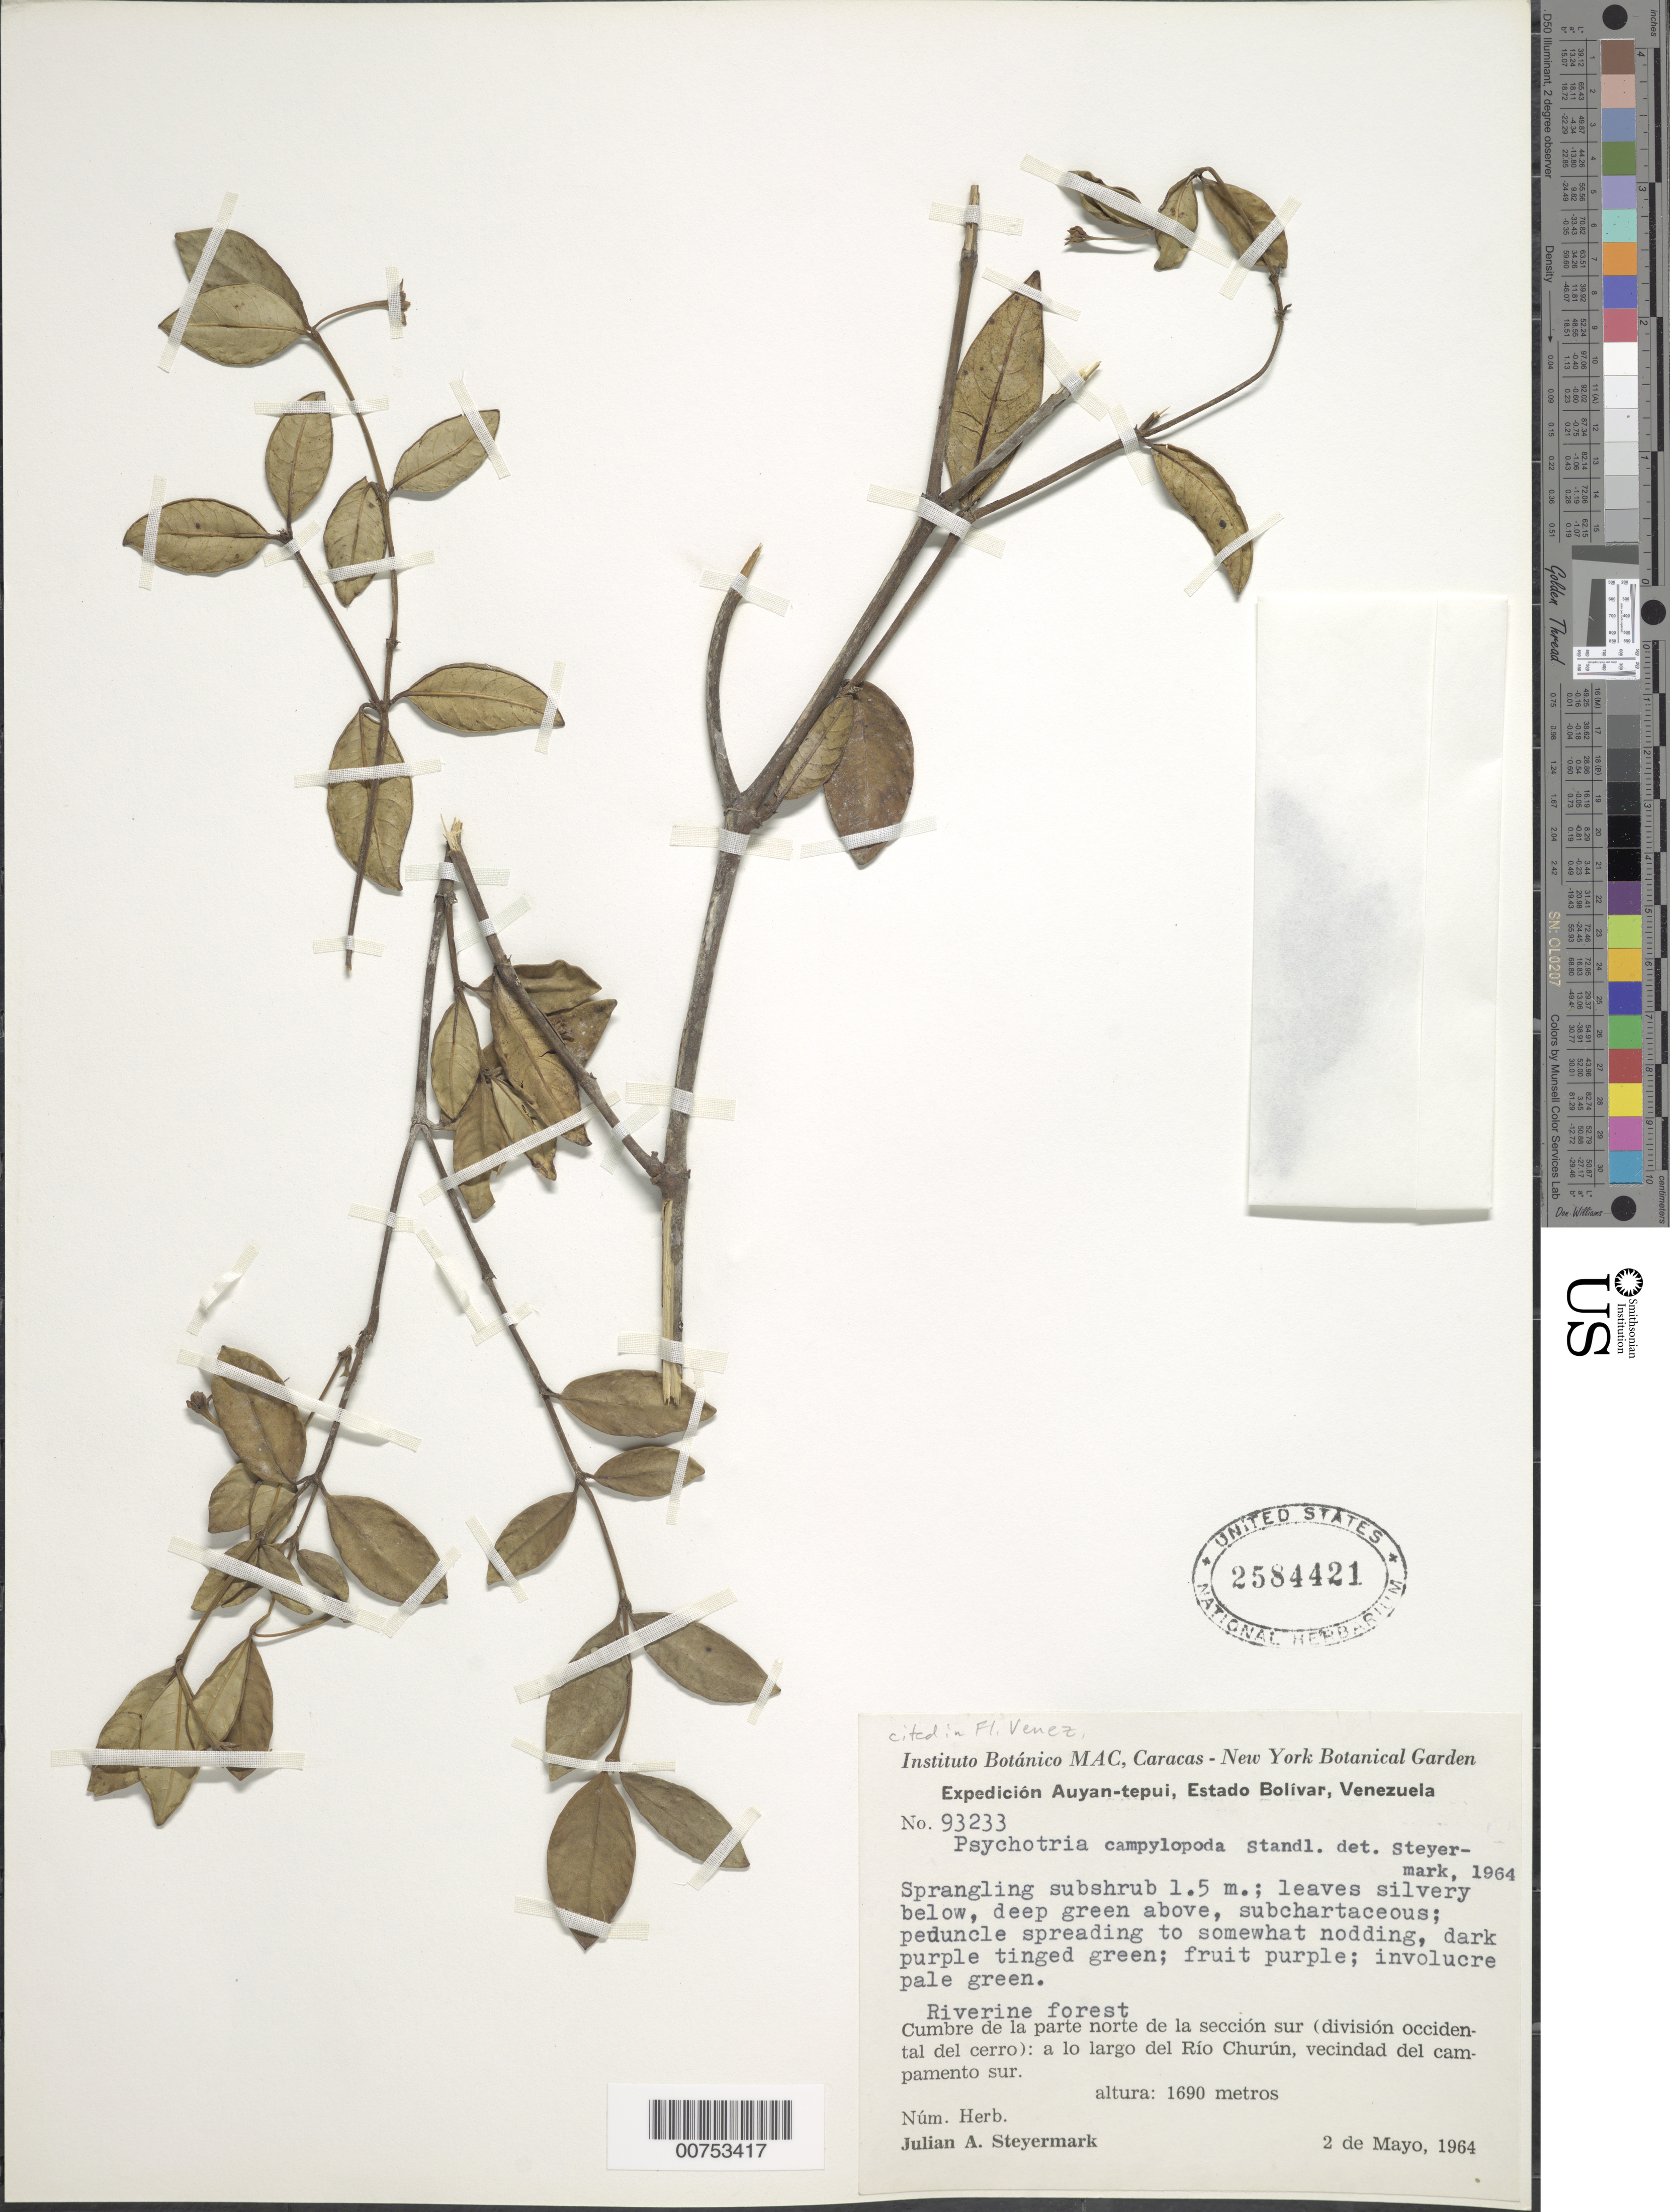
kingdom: Plantae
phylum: Tracheophyta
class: Magnoliopsida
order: Gentianales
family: Rubiaceae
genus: Psychotria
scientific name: Psychotria campylopoda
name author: Standl.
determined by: Steyermark, Julian A., (VEN)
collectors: J. Steyermark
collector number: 93433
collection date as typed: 2-May-64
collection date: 1964-05-02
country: Venezuela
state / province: Bolívar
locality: Auyan-tepuí, parte norte de la seccion sur (division occidental del cerro); a lo largo del Río Churún, vic del campamento sur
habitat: Riverine forest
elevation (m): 1690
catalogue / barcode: US 2584421